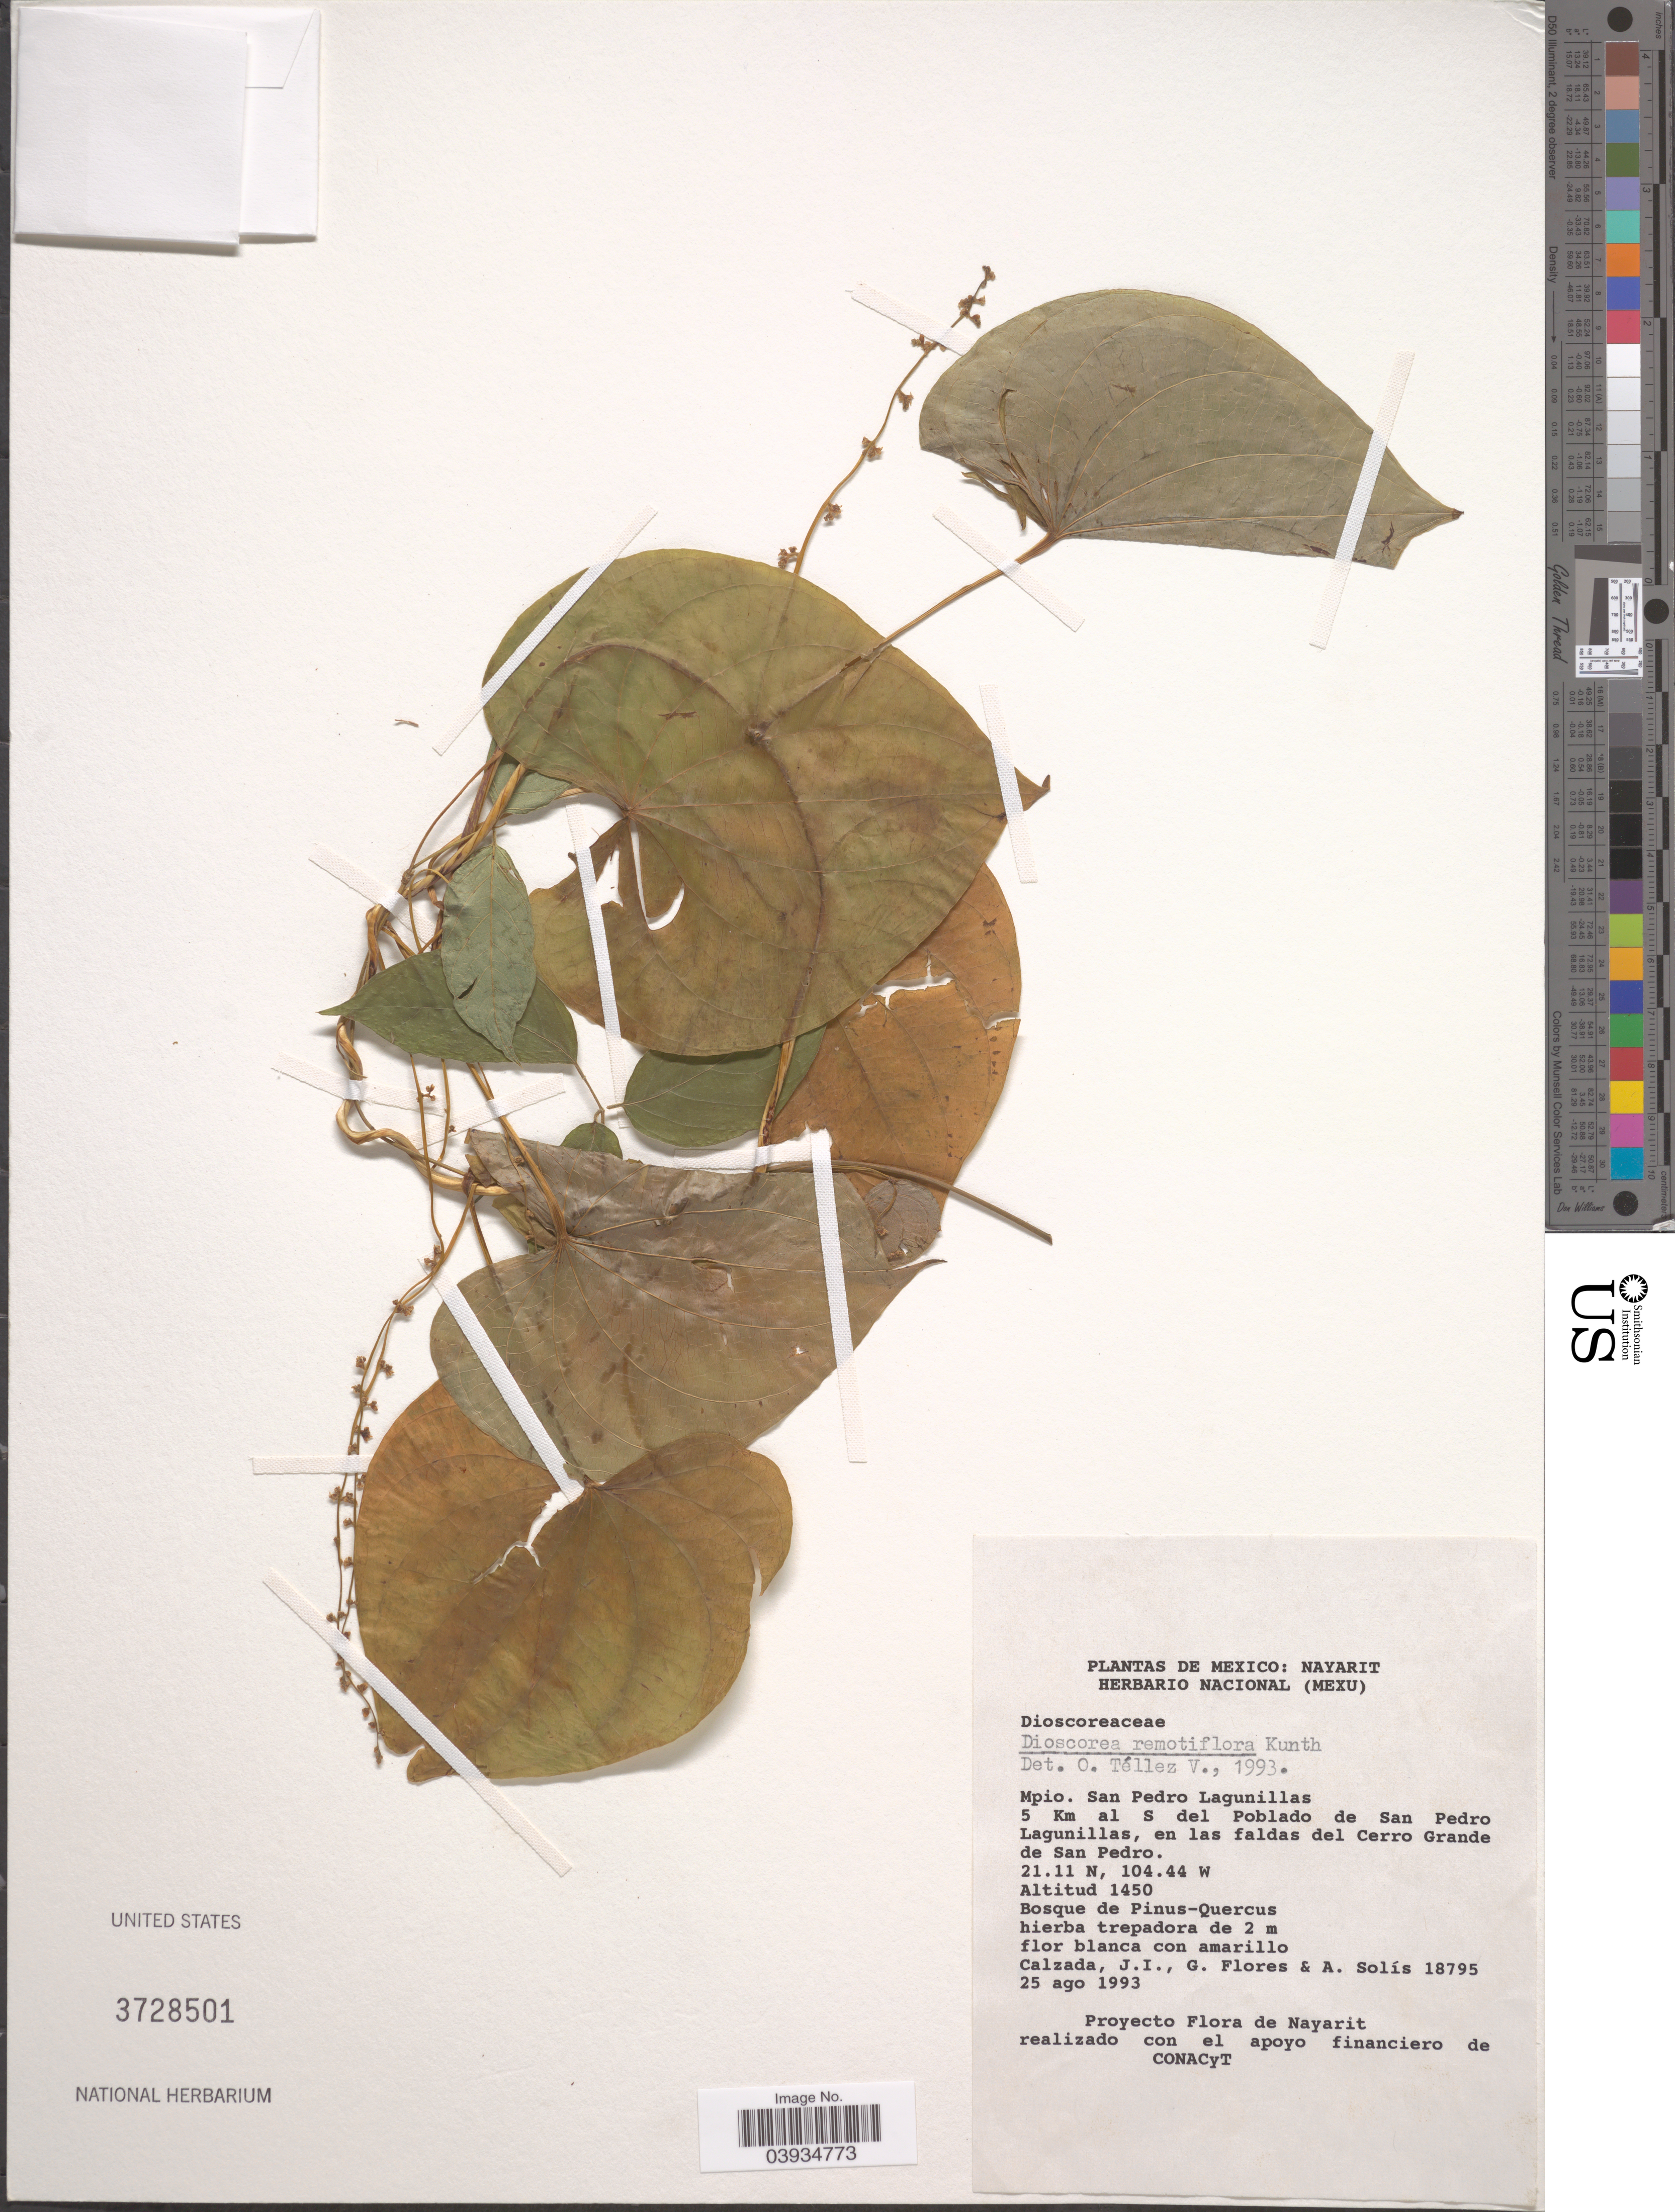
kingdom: Plantae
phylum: Tracheophyta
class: Liliopsida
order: Dioscoreales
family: Dioscoreaceae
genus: Dioscorea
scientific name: Dioscorea remotiflora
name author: Kunth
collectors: J. I. Calzada, G. Flores F. & A. Solis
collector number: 18795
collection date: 1993-08-25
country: Mexico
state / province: Nayarit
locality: Mpio. San Pedro Lagunillas. 5 Km al S del Poblado de San Pedro Lagunillas, en las faldas del Cerro Grande de San Pedro.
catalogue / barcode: US 3728501